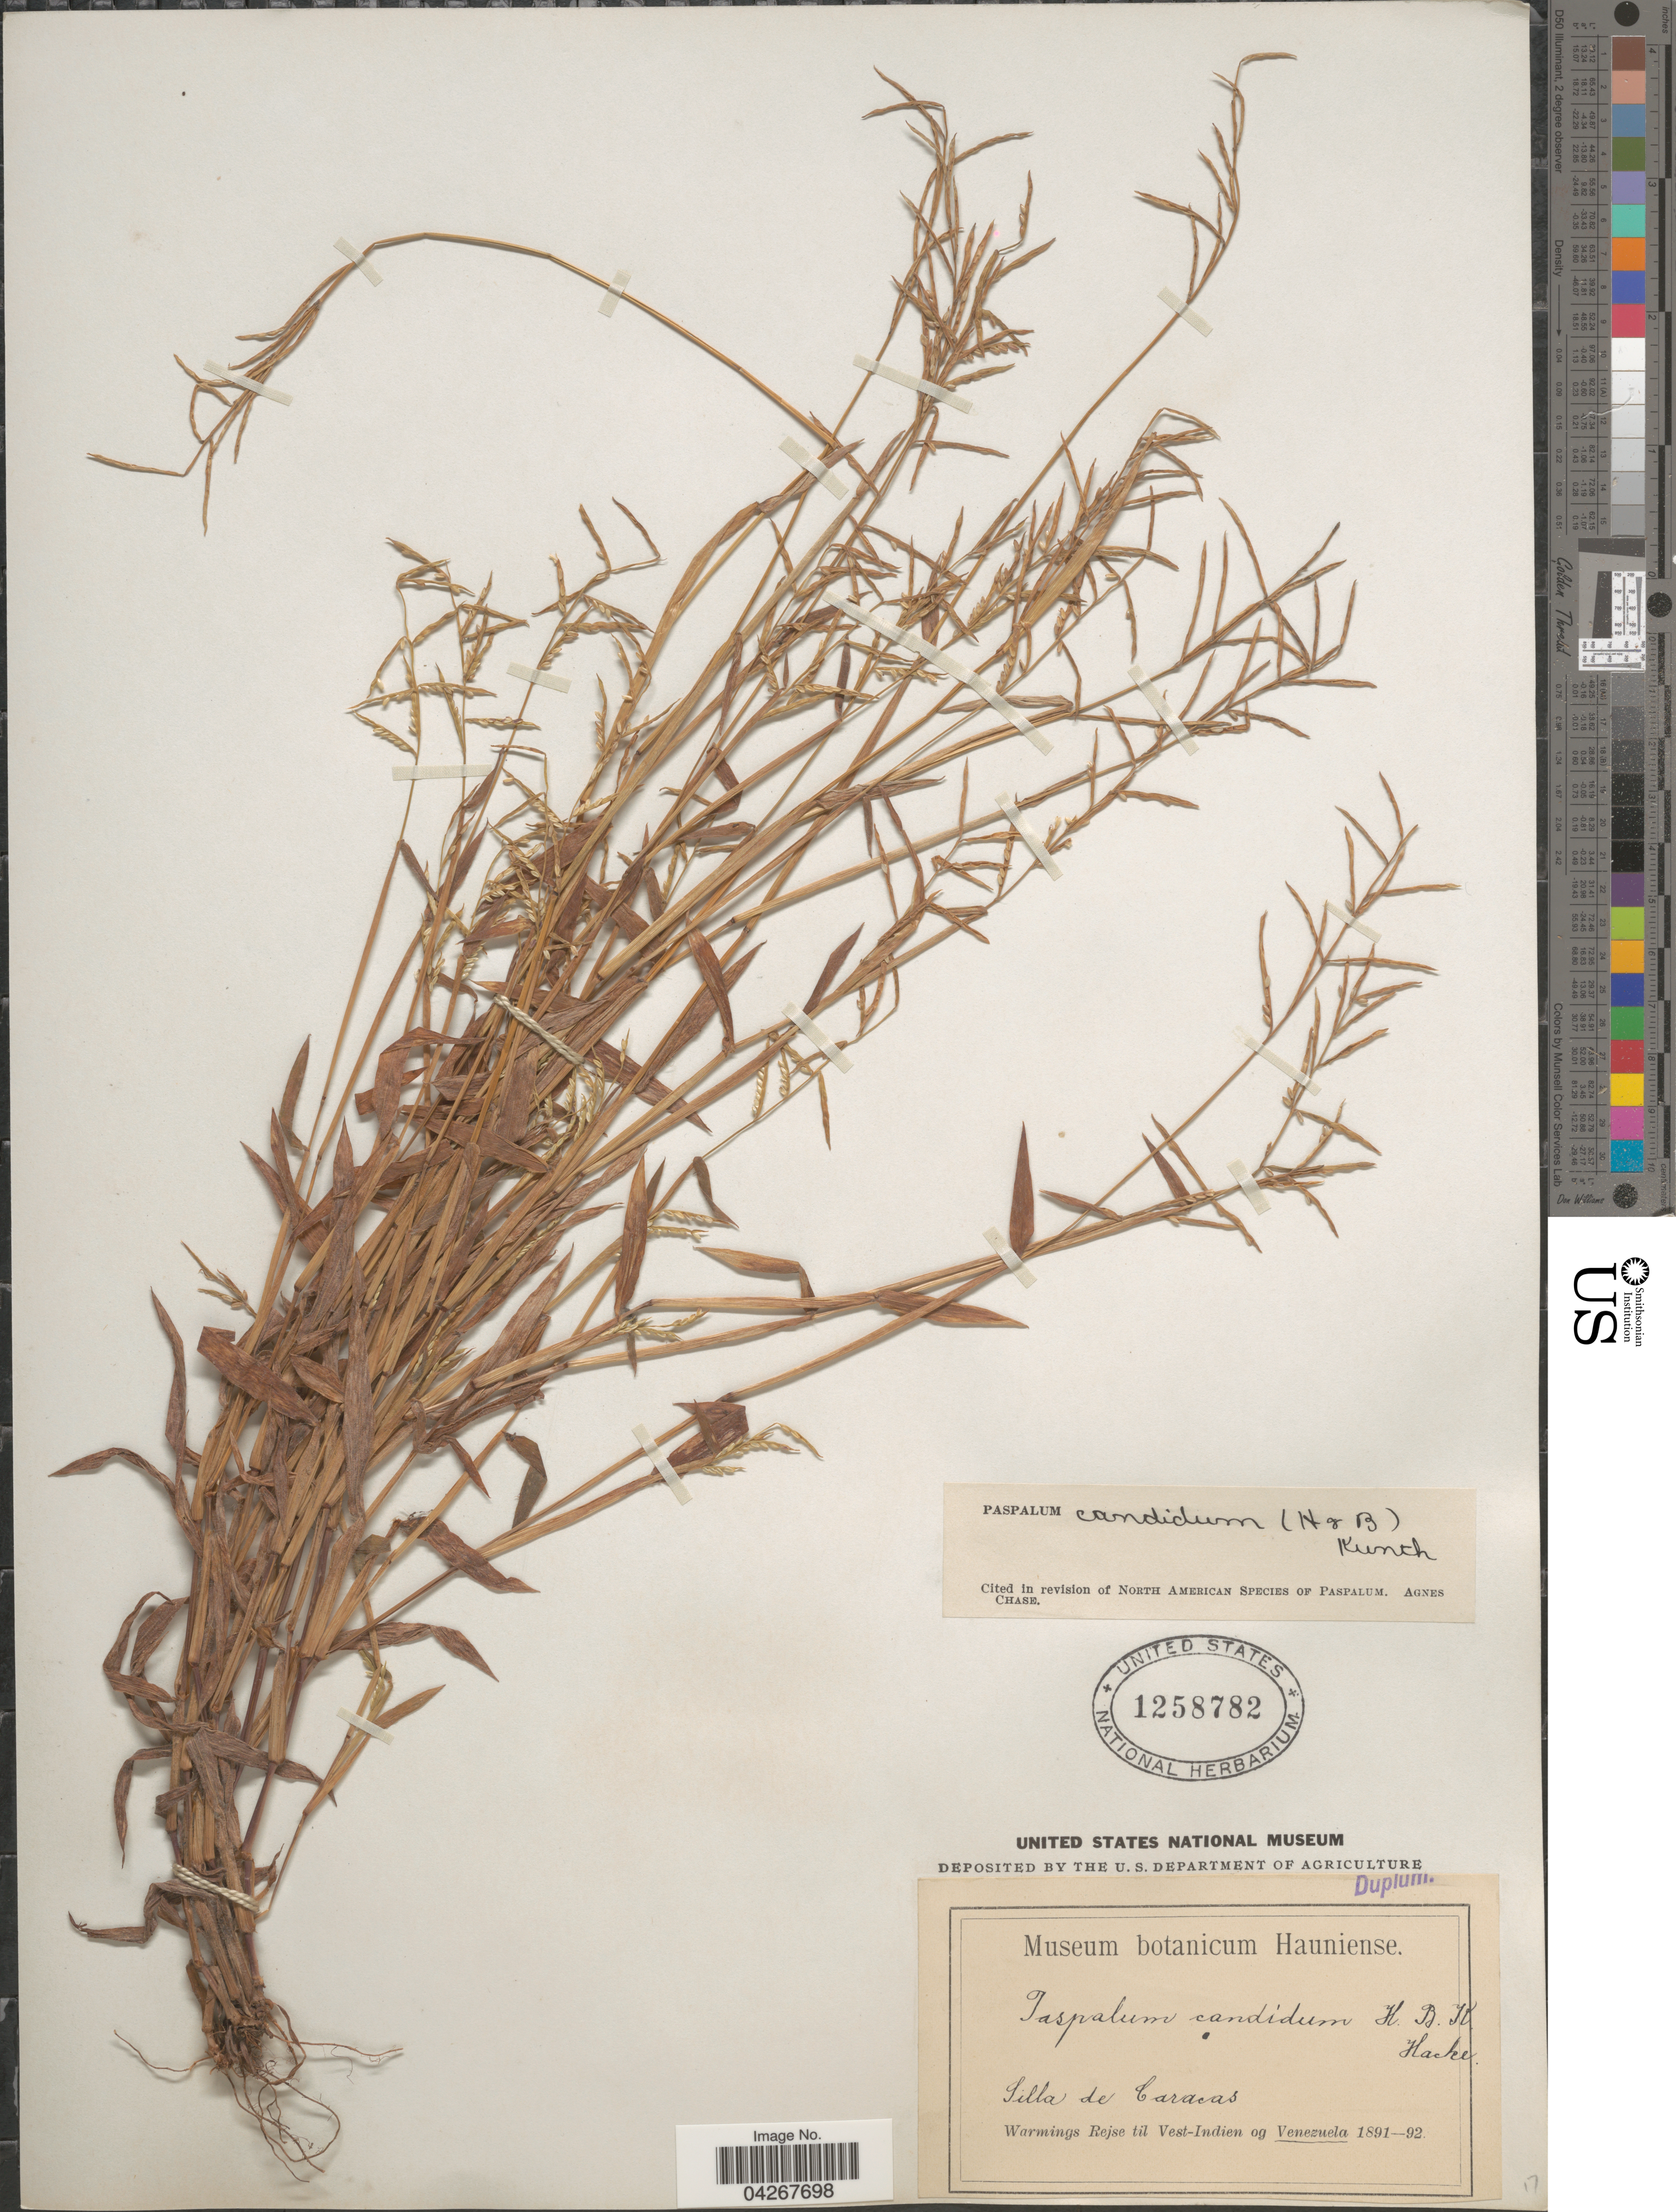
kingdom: Plantae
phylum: Tracheophyta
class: Liliopsida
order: Poales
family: Poaceae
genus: Paspalum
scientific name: Paspalum candidum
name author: (Humb. & Bonpl. ex Fleugge) Kunth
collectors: W. Rejse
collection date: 1891/1892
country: Venezuela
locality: Silla de Caracas. Warmings Rejse til Vest-Indien of Venezuela 1891-92.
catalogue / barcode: US 1258782